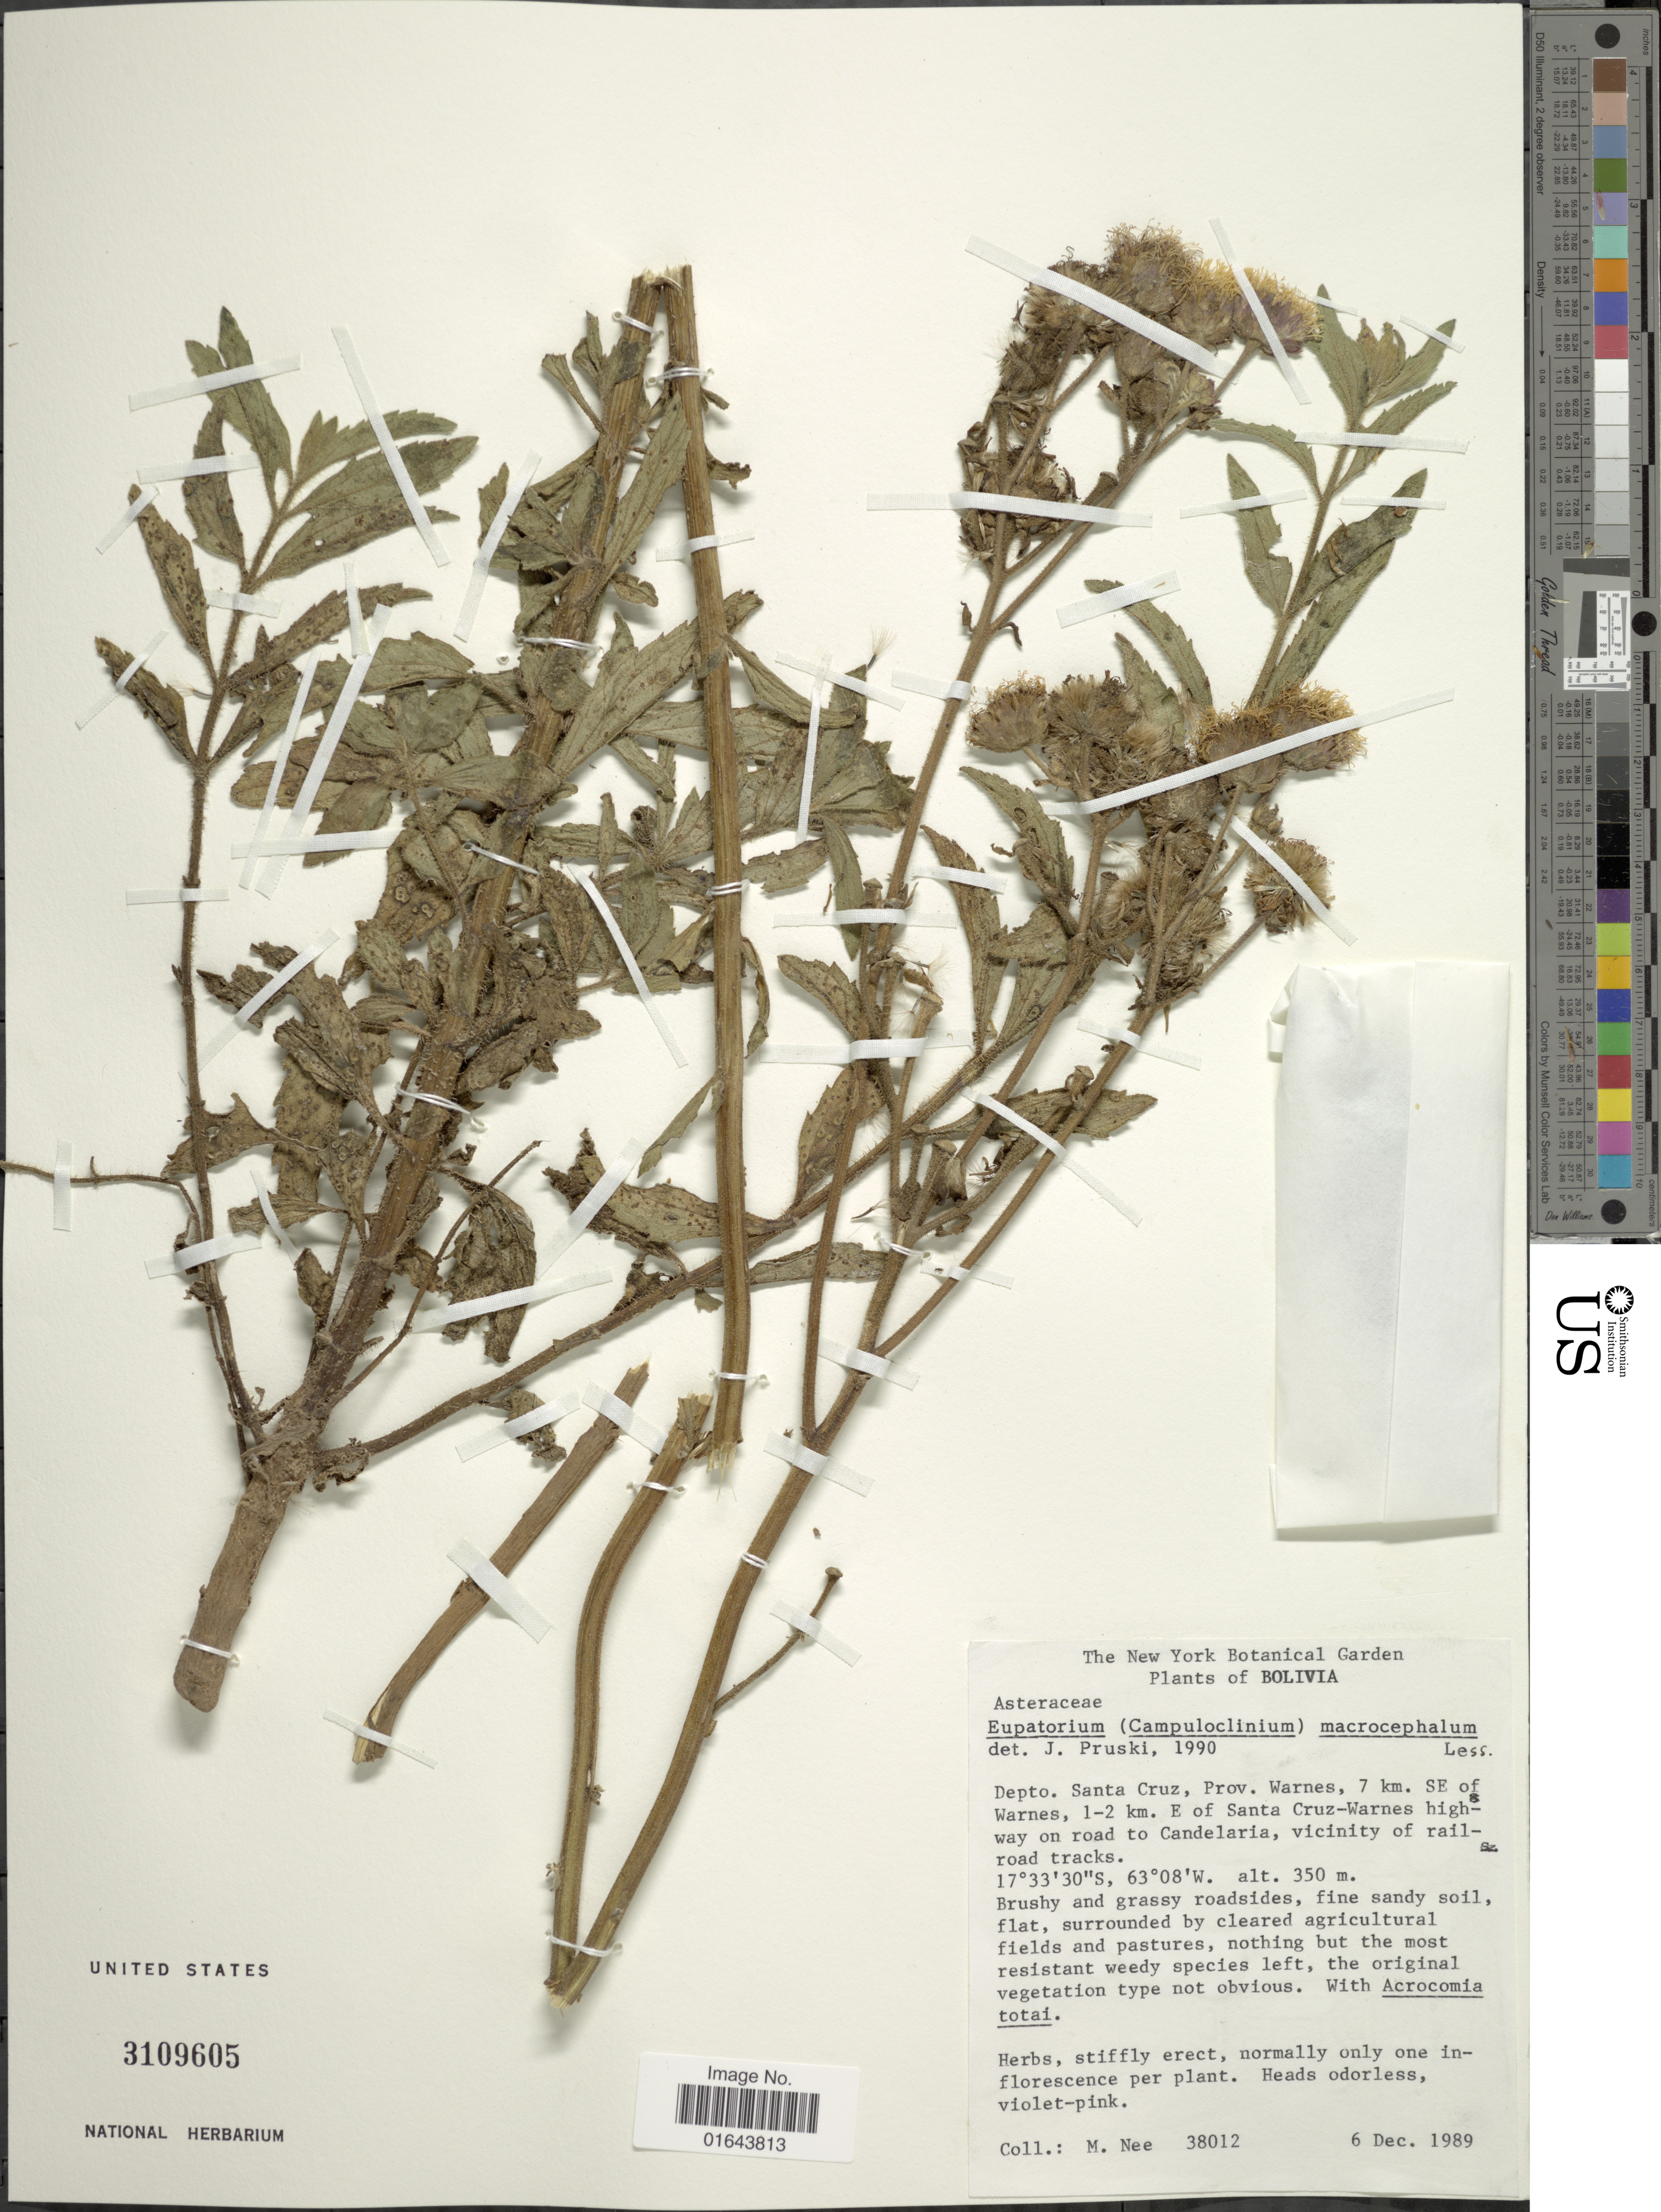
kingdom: Plantae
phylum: Tracheophyta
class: Magnoliopsida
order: Asterales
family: Asteraceae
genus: Campuloclinium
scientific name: Campuloclinium macrocephalum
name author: (Less.) DC.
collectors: M. Nee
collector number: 38012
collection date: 1989-12-06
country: Bolivia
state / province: Santa Cruz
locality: Depto. Santa Cruz, Prov. Warnes, 7 km. SE of Warnes, 1-2 km. E of Santa Cruz-Warnes high-way on road to Candelaria, vicinity of railroad tracks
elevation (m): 350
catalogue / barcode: US 3109605